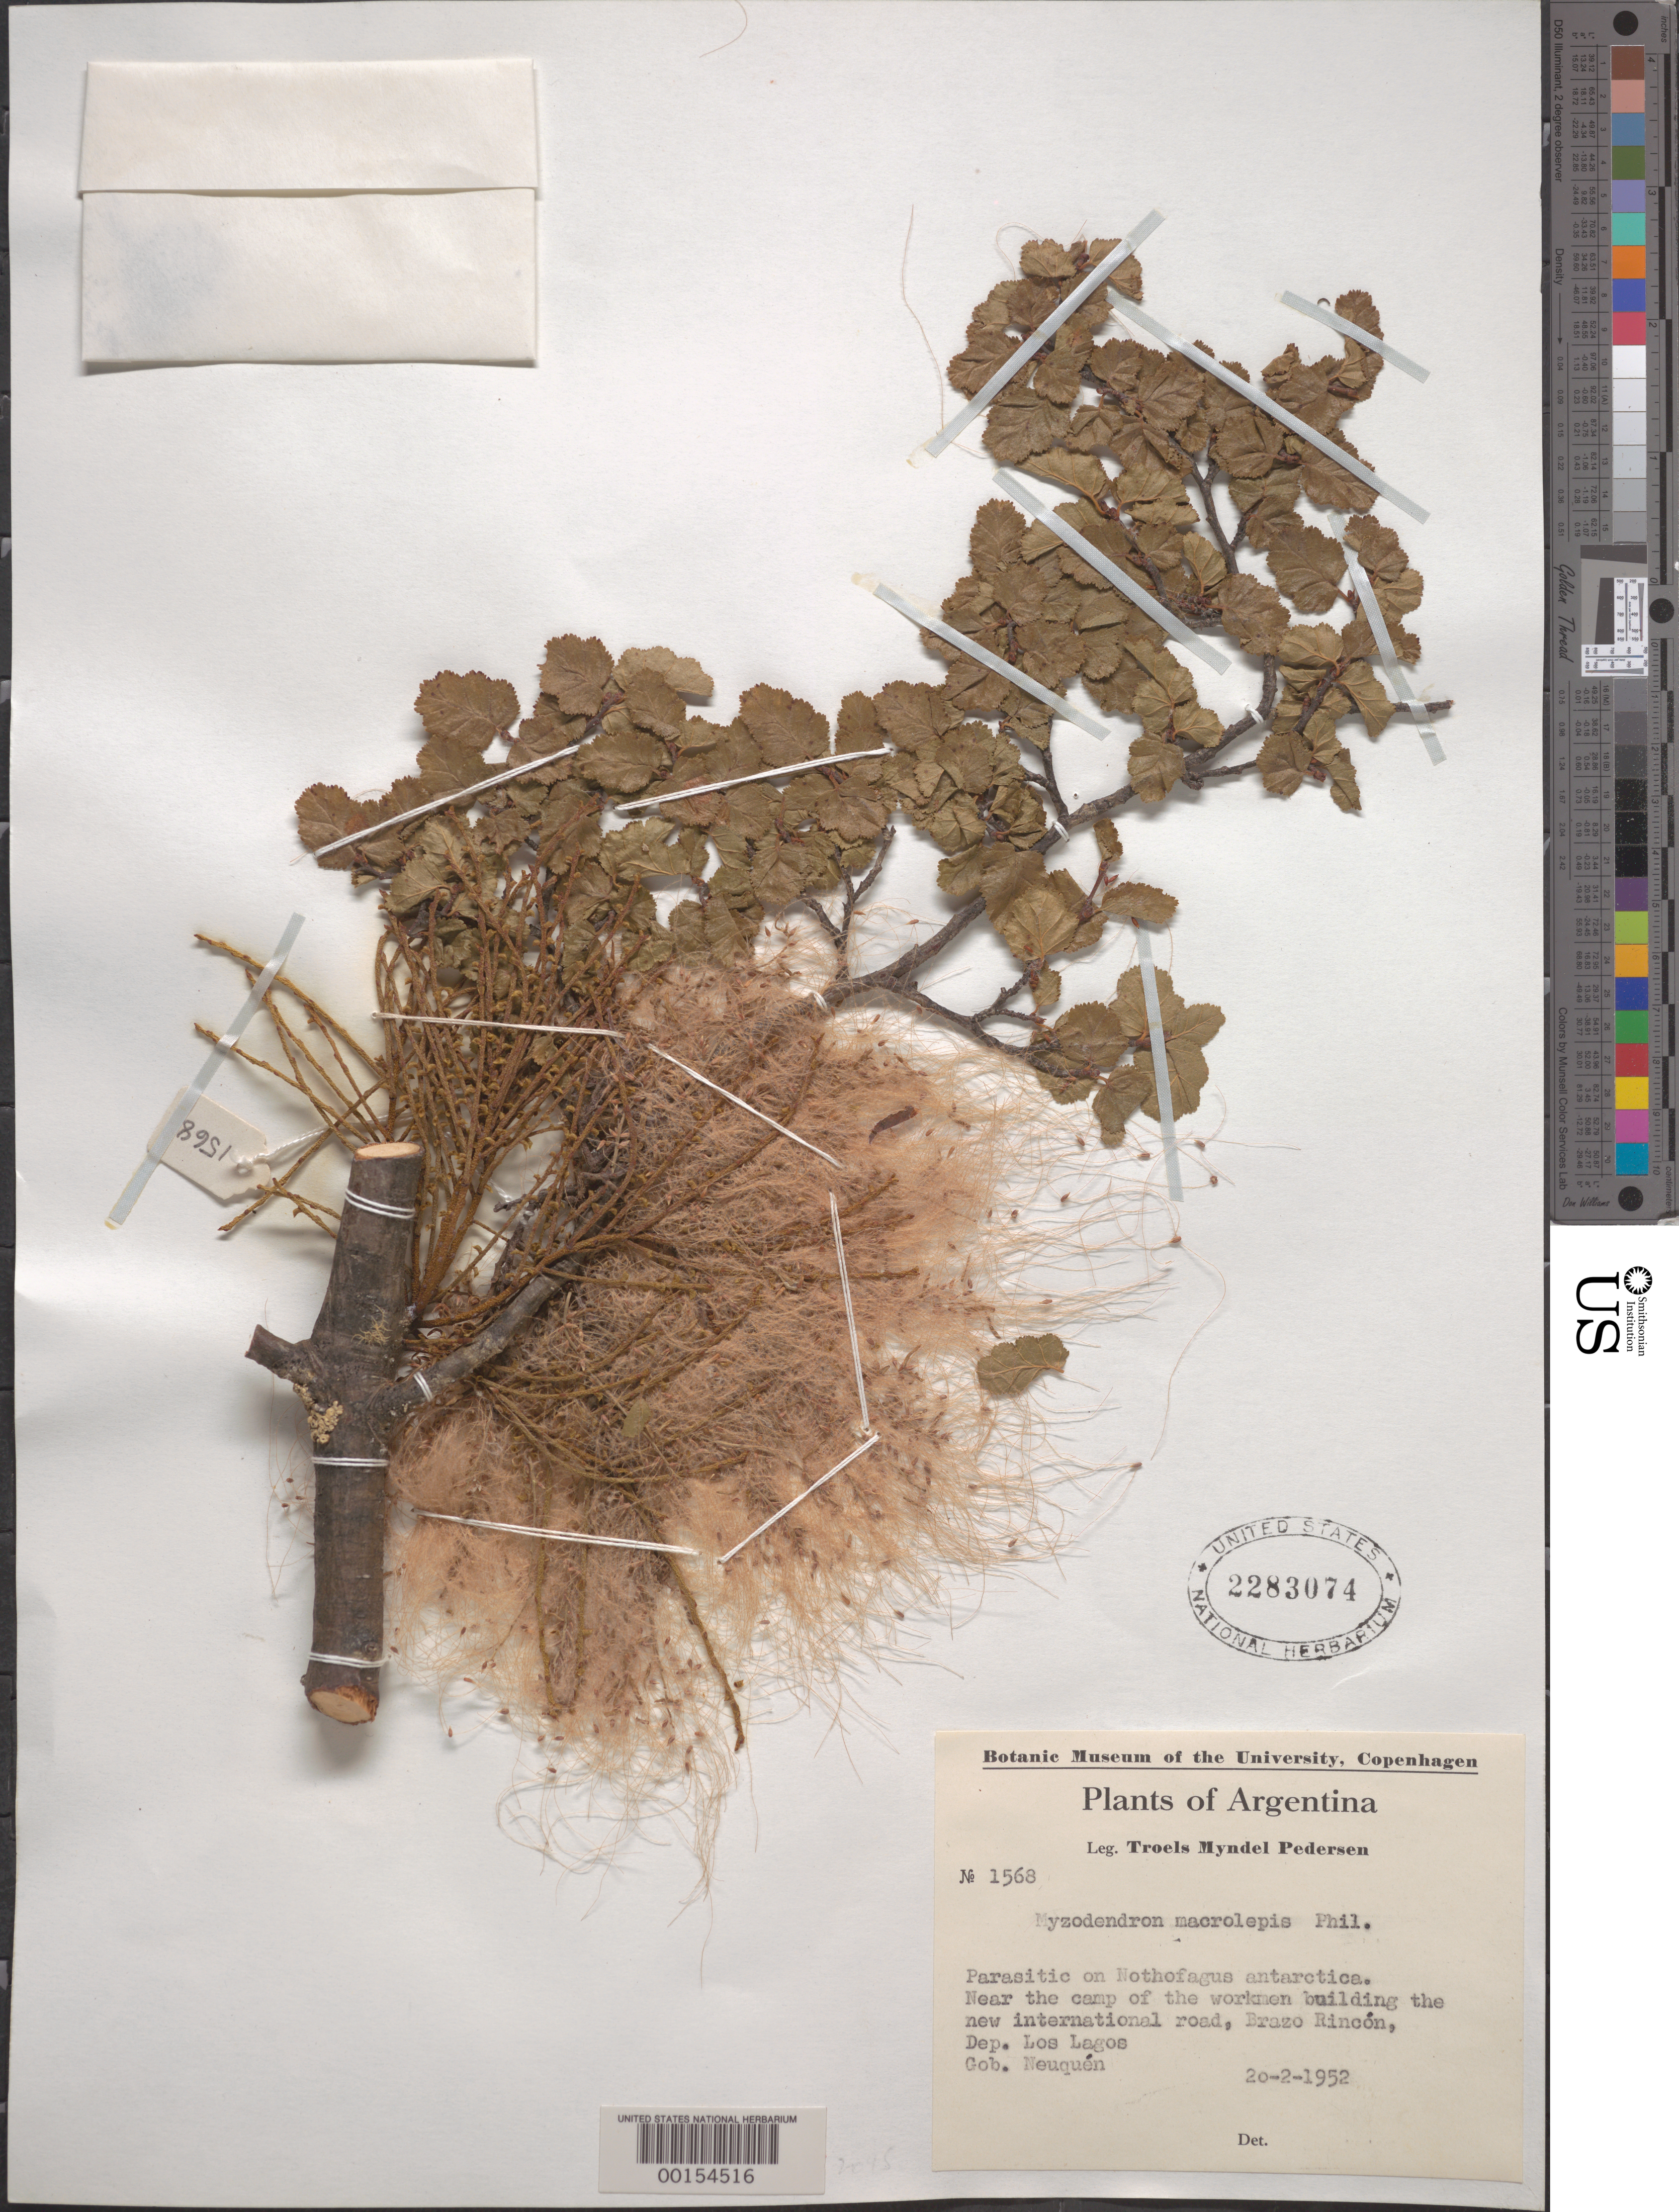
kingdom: Plantae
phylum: Tracheophyta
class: Magnoliopsida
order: Santalales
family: Misodendraceae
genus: Misodendrum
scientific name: Misodendrum macrolepis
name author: Phil.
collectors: T. Pederson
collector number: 1568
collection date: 1952-02-20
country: Argentina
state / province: Neuquen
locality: Near the camp of the workmen building the new international road, Brazo Rincón, Dep. Los Lagos. Gob. Neuquén.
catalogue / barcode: US 2283074